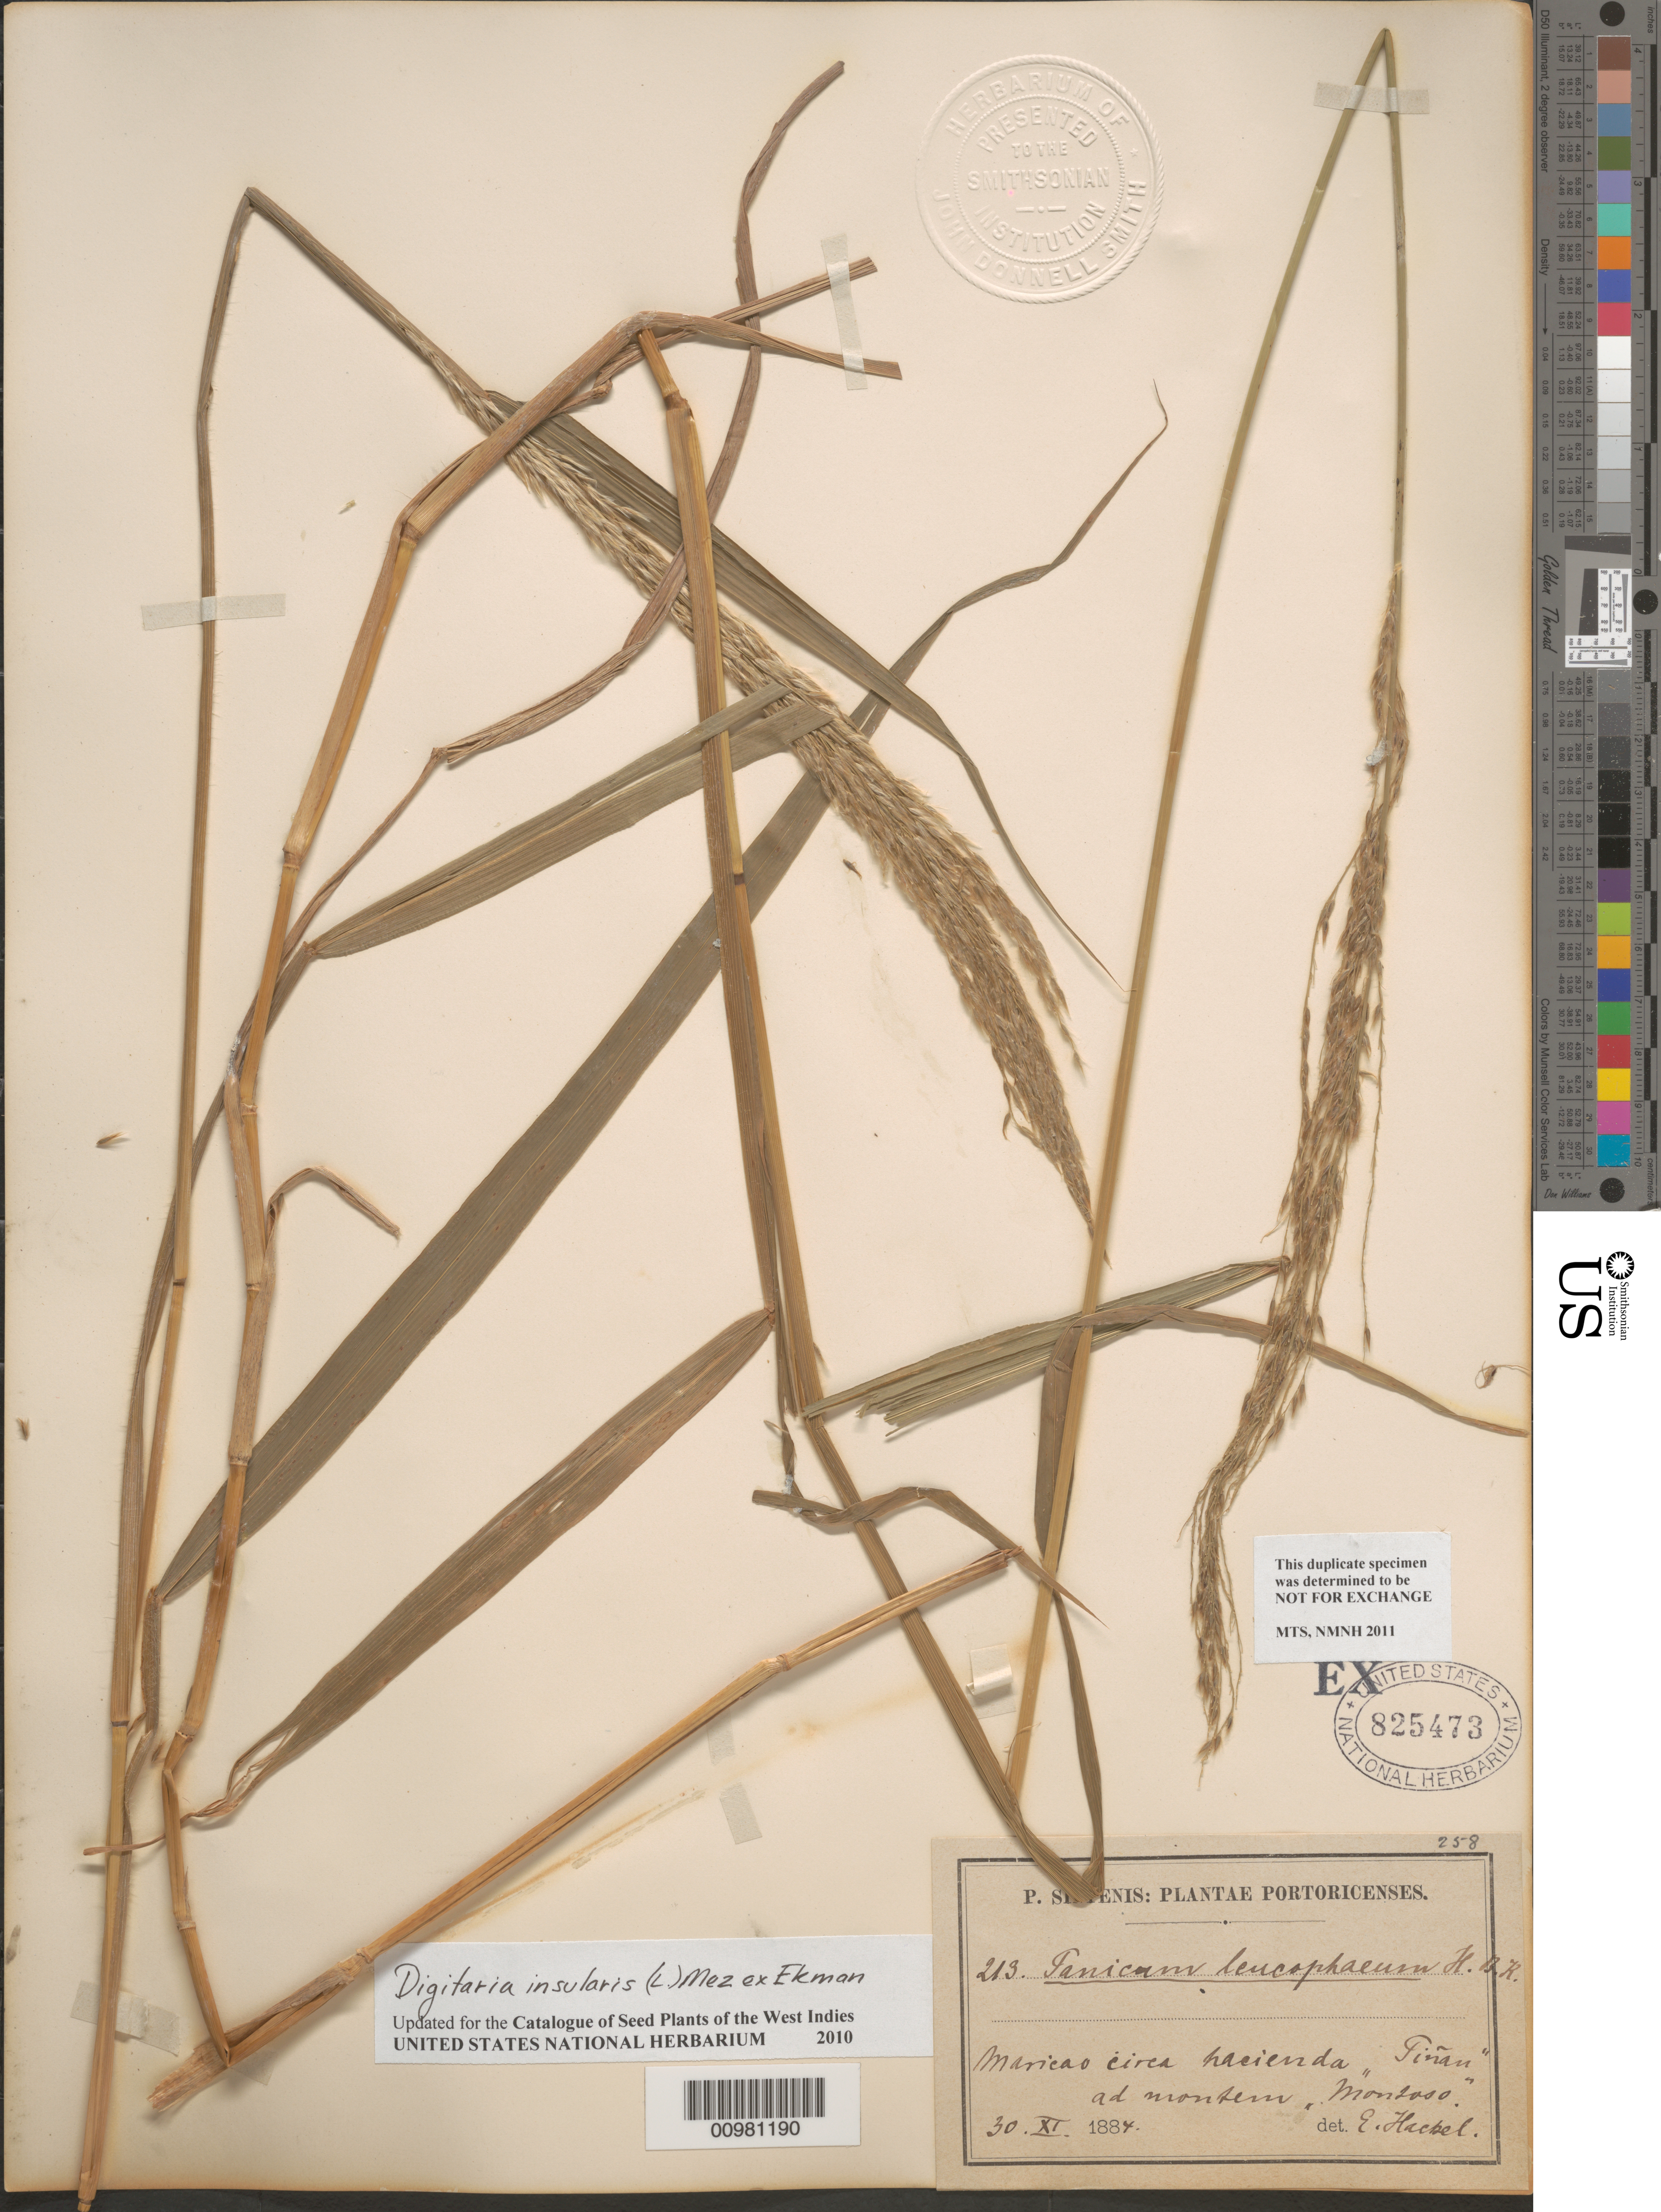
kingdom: Plantae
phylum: Tracheophyta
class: Liliopsida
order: Poales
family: Poaceae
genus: Digitaria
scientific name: Digitaria insularis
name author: (L.) Mez ex Ekman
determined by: Hackel, E.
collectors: P. Sintenis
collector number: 213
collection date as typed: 30 Nov 1884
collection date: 1884-11-30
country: Puerto Rico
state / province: Maricao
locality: Prope Maricao circa hacienda "Piñon "ad montem "Montoso"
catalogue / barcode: US 825473